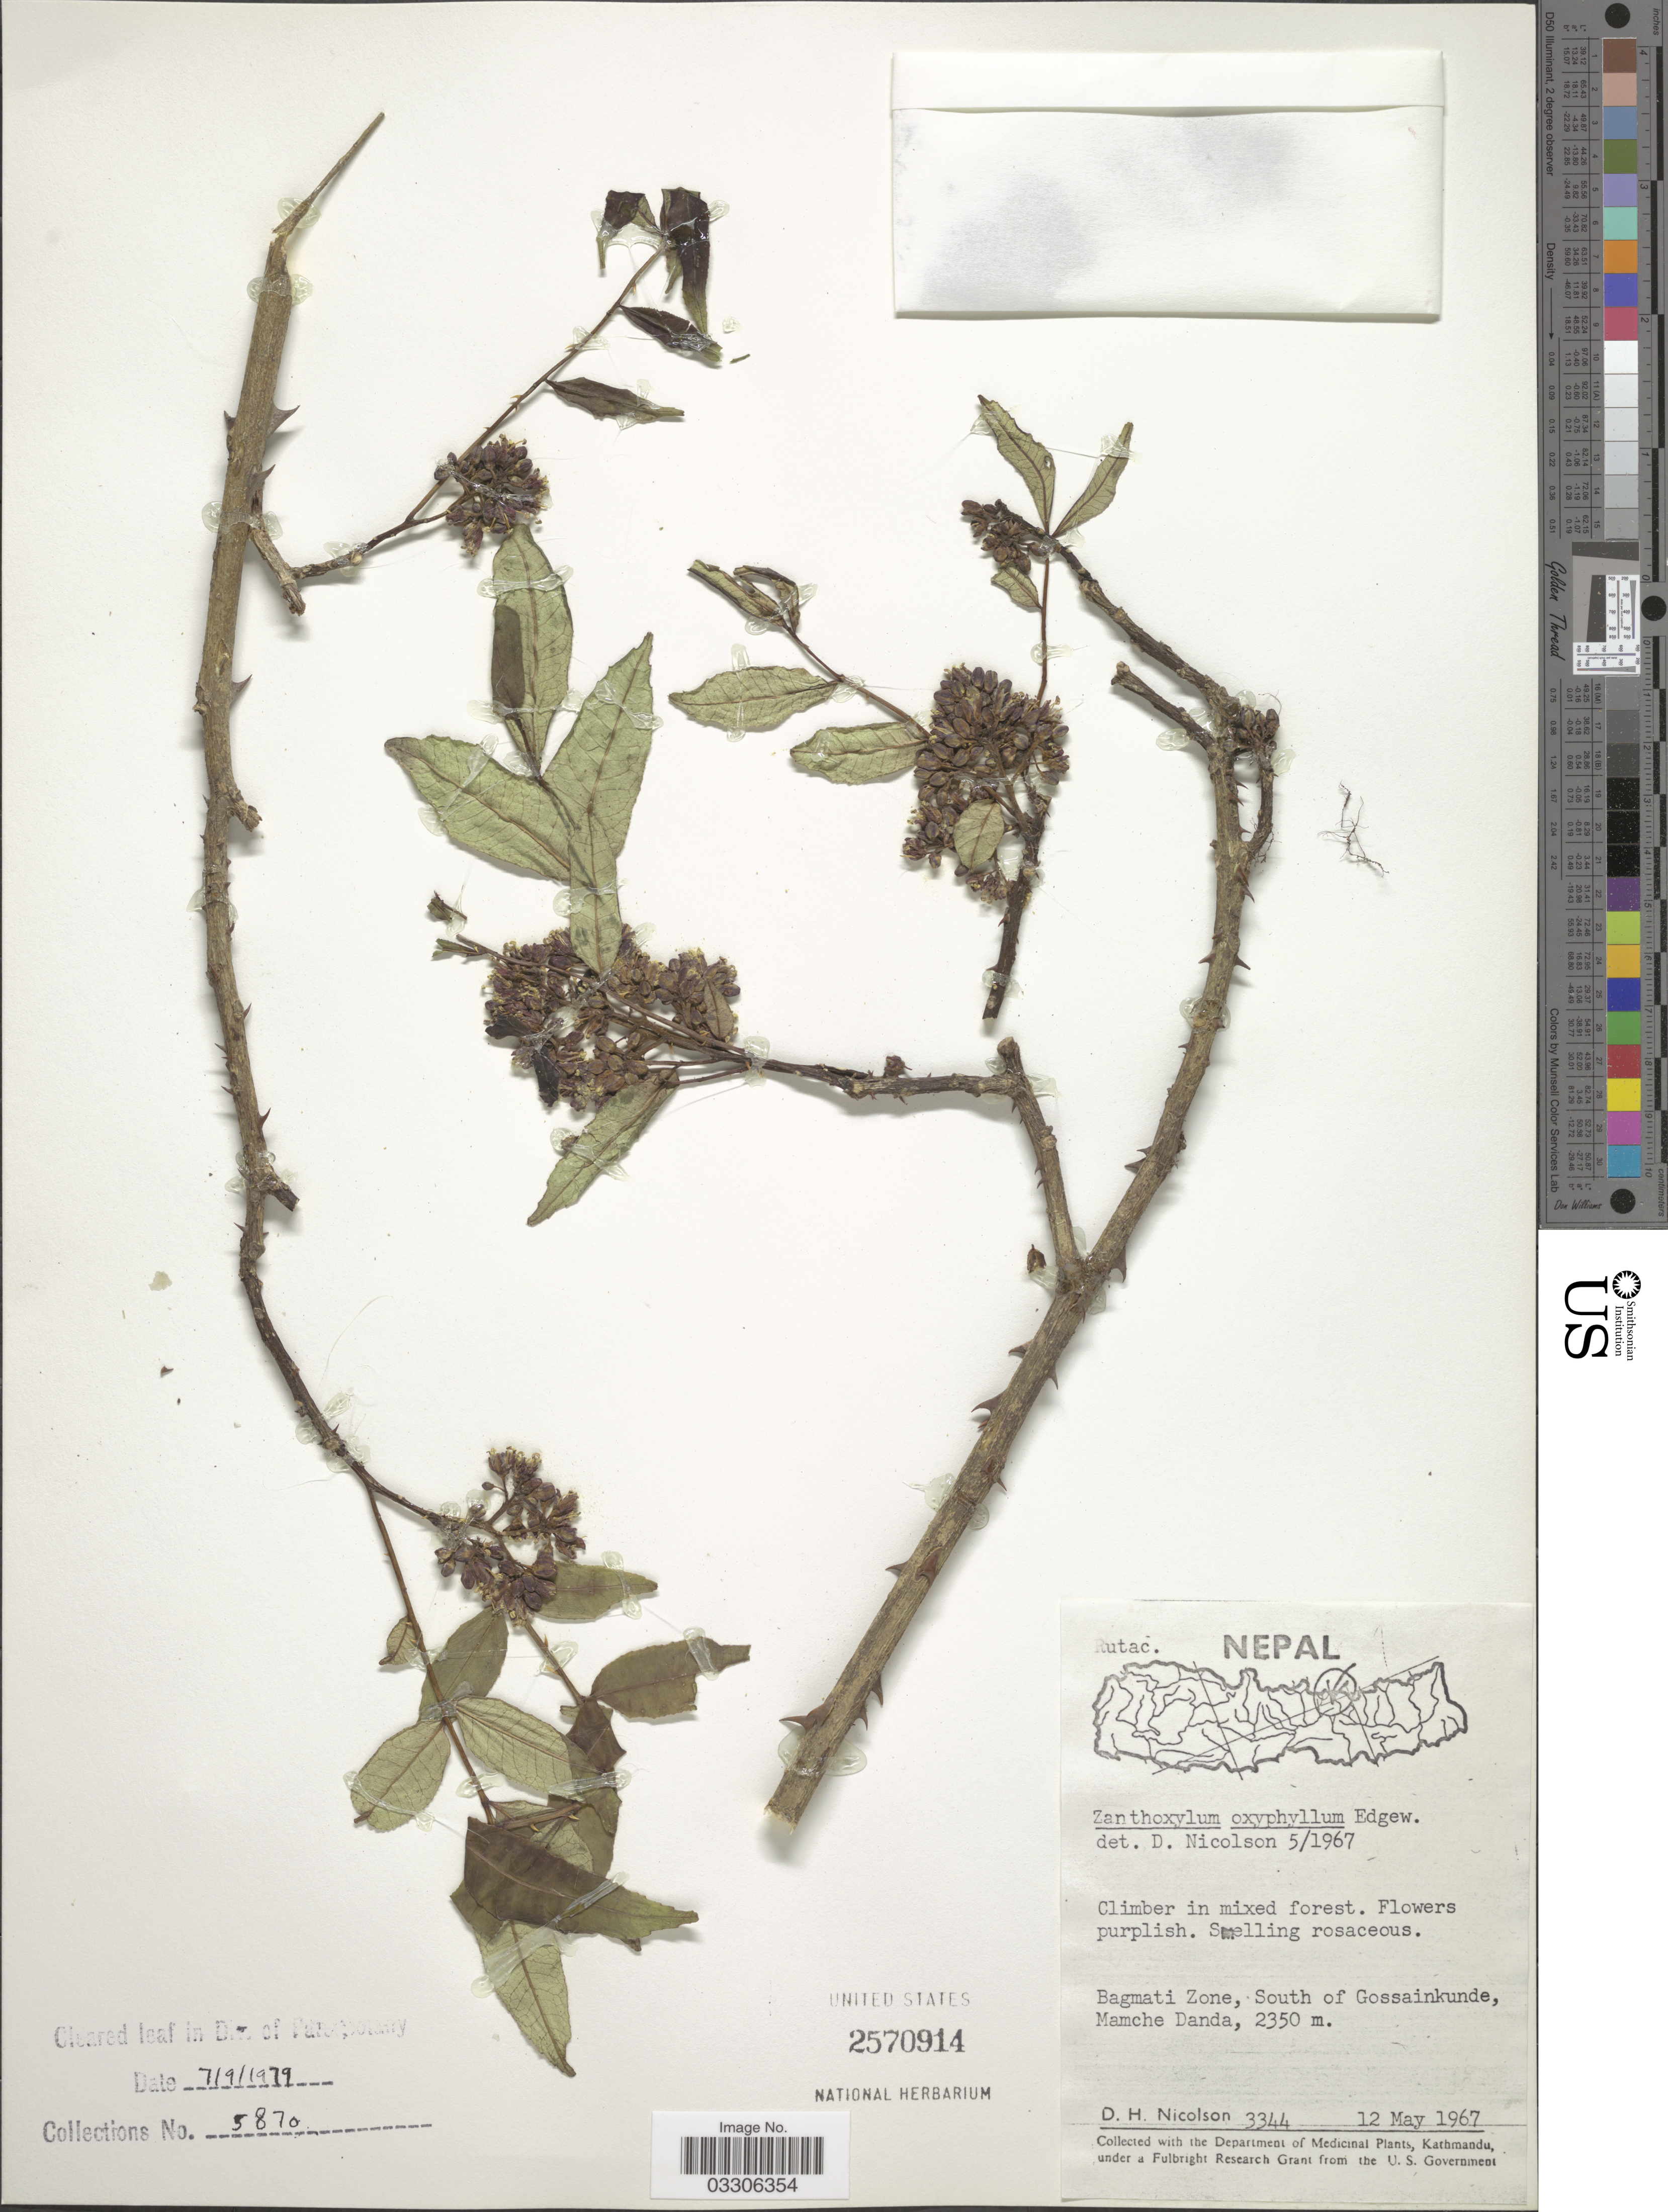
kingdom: Plantae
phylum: Tracheophyta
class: Magnoliopsida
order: Sapindales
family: Rutaceae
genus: Zanthoxylum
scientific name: Zanthoxylum oxyphyllum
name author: Edgew.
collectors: D. H. Nicolson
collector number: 3344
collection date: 1967-05-12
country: Nepal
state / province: Bagmati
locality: Bagmati Zone, South of Gossainkunde, Mamche Danda.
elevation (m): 2350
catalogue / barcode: US 2570914